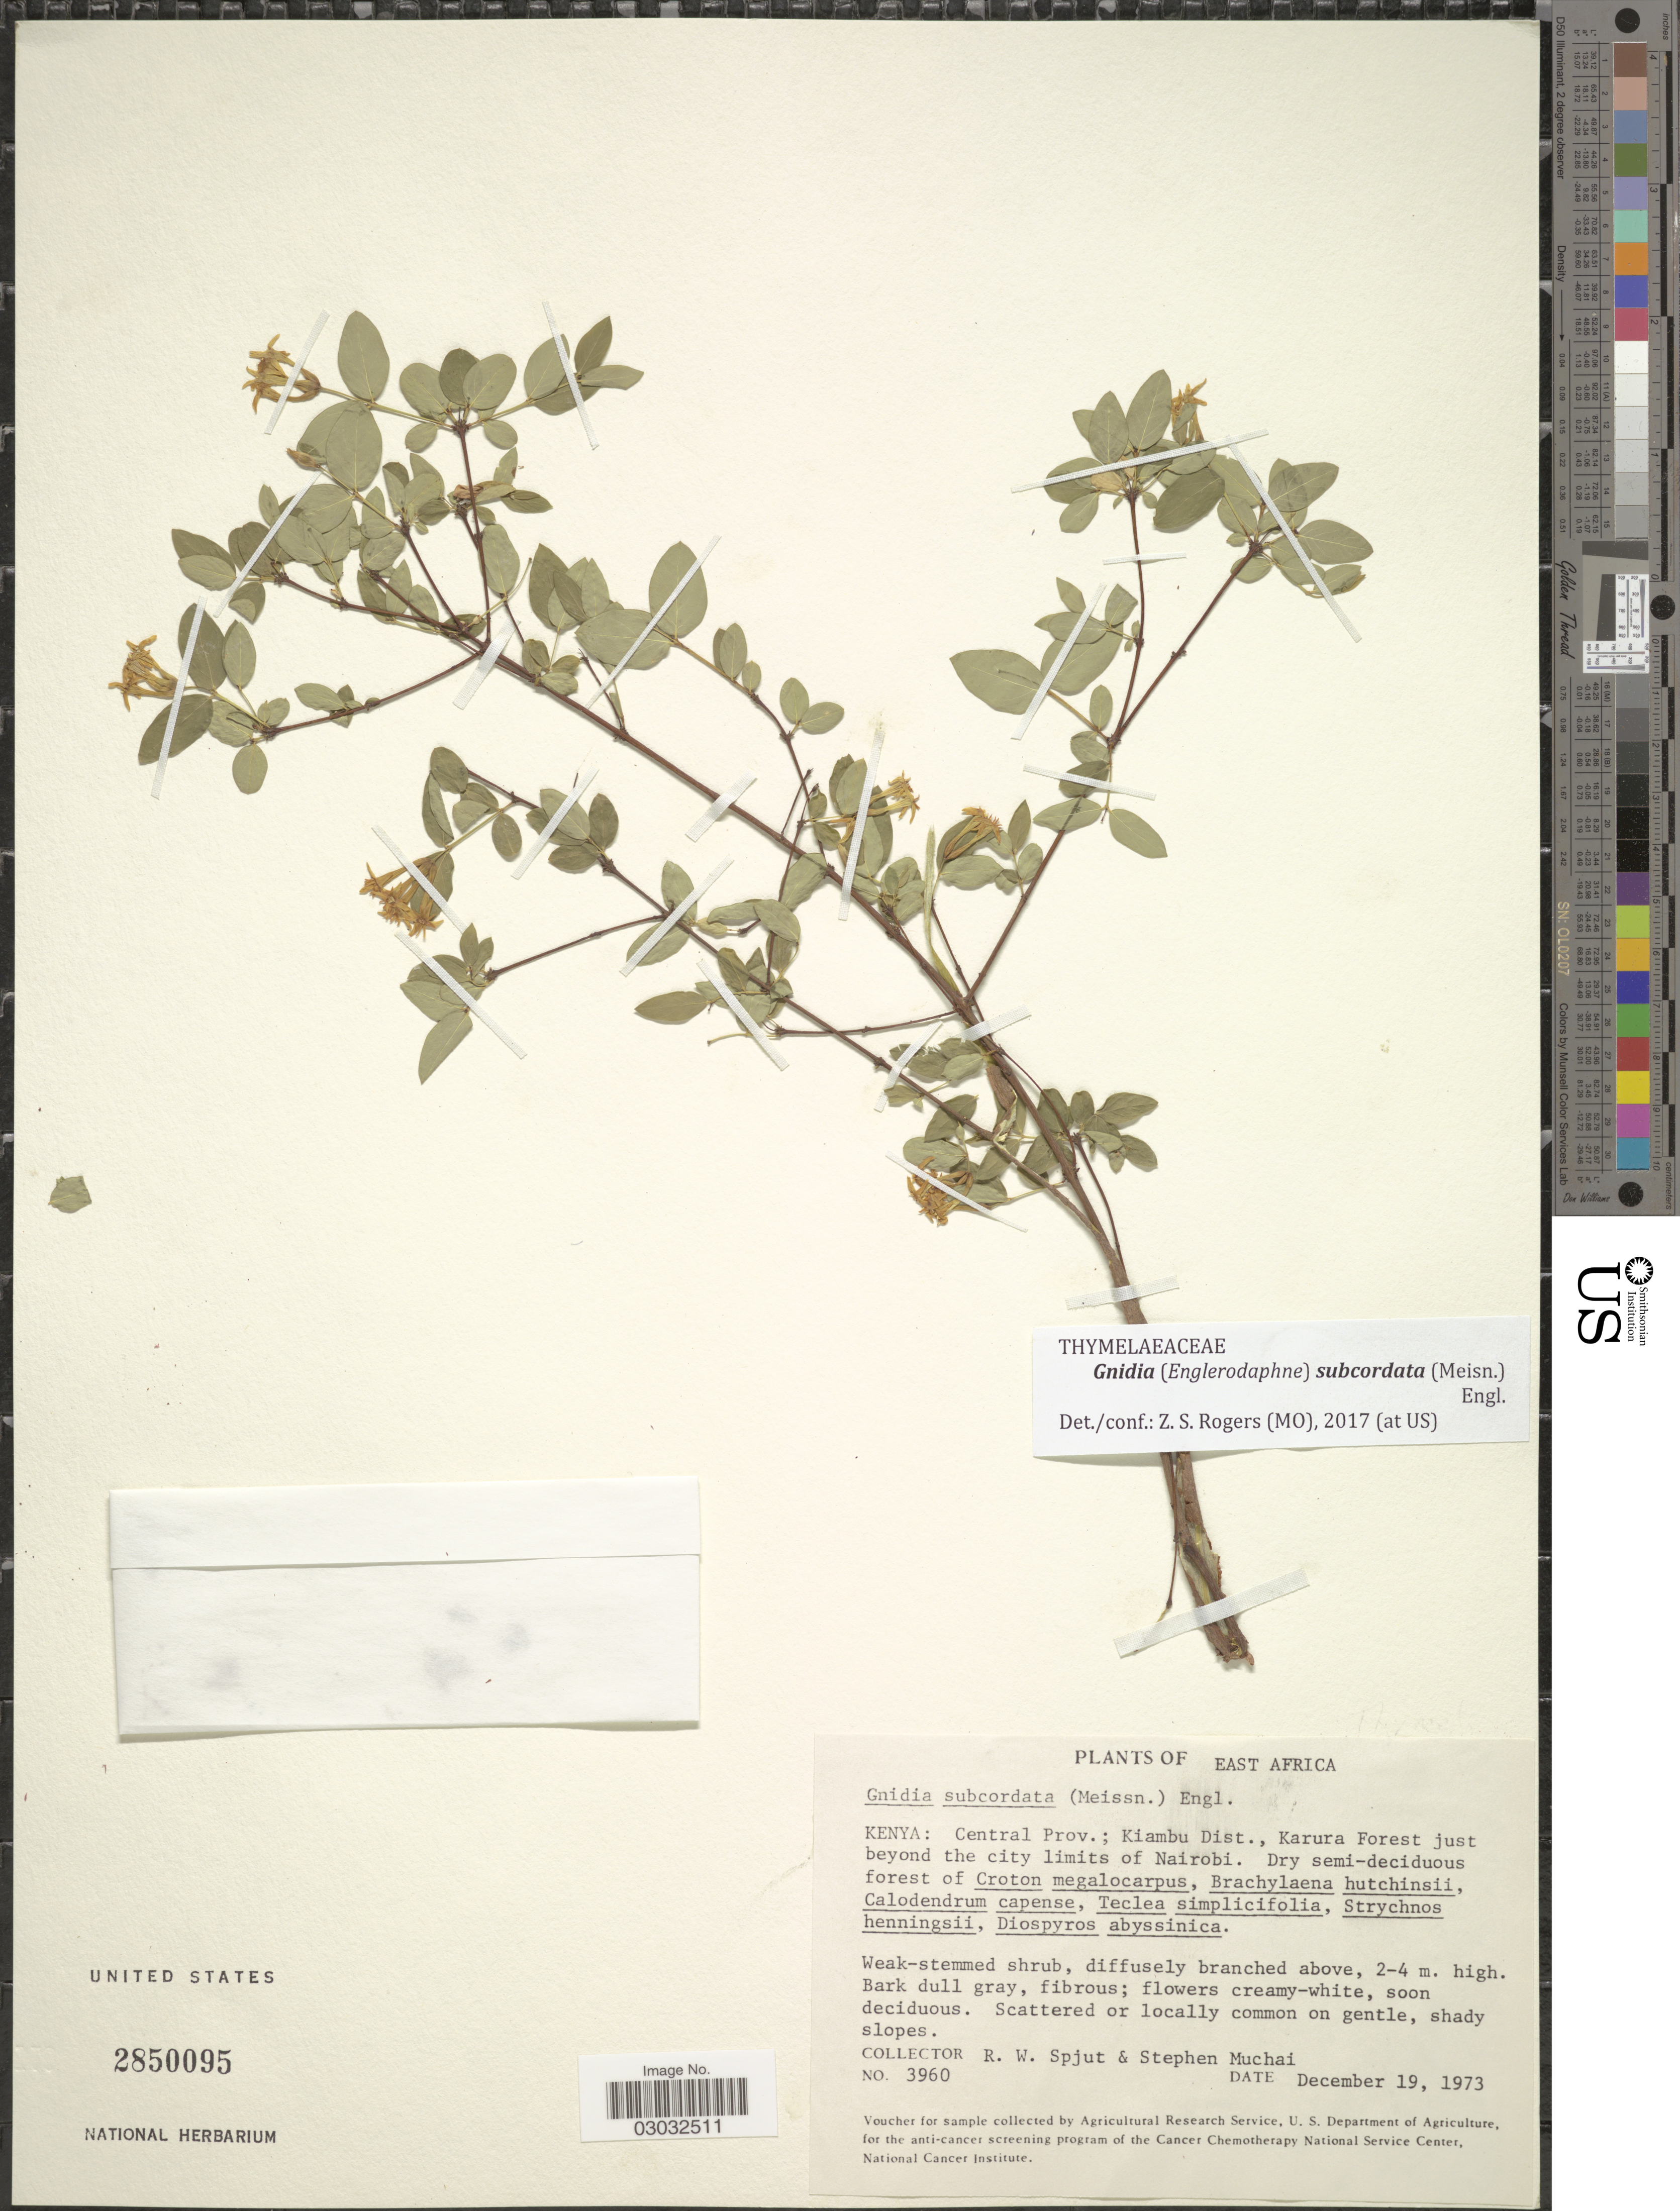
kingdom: Plantae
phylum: Tracheophyta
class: Magnoliopsida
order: Malvales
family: Thymelaeaceae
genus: Englerodaphne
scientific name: Englerodaphne subcordata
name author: (Meisn.) Engl.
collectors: R. Spjut & S. Muchai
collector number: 3960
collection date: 1973-12-19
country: Kenya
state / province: Kiambu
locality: East Africa. Central Prov.; Kiambu Dist., Karura Forest just beyond the city limits of Nairobi.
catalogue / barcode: US 2850095